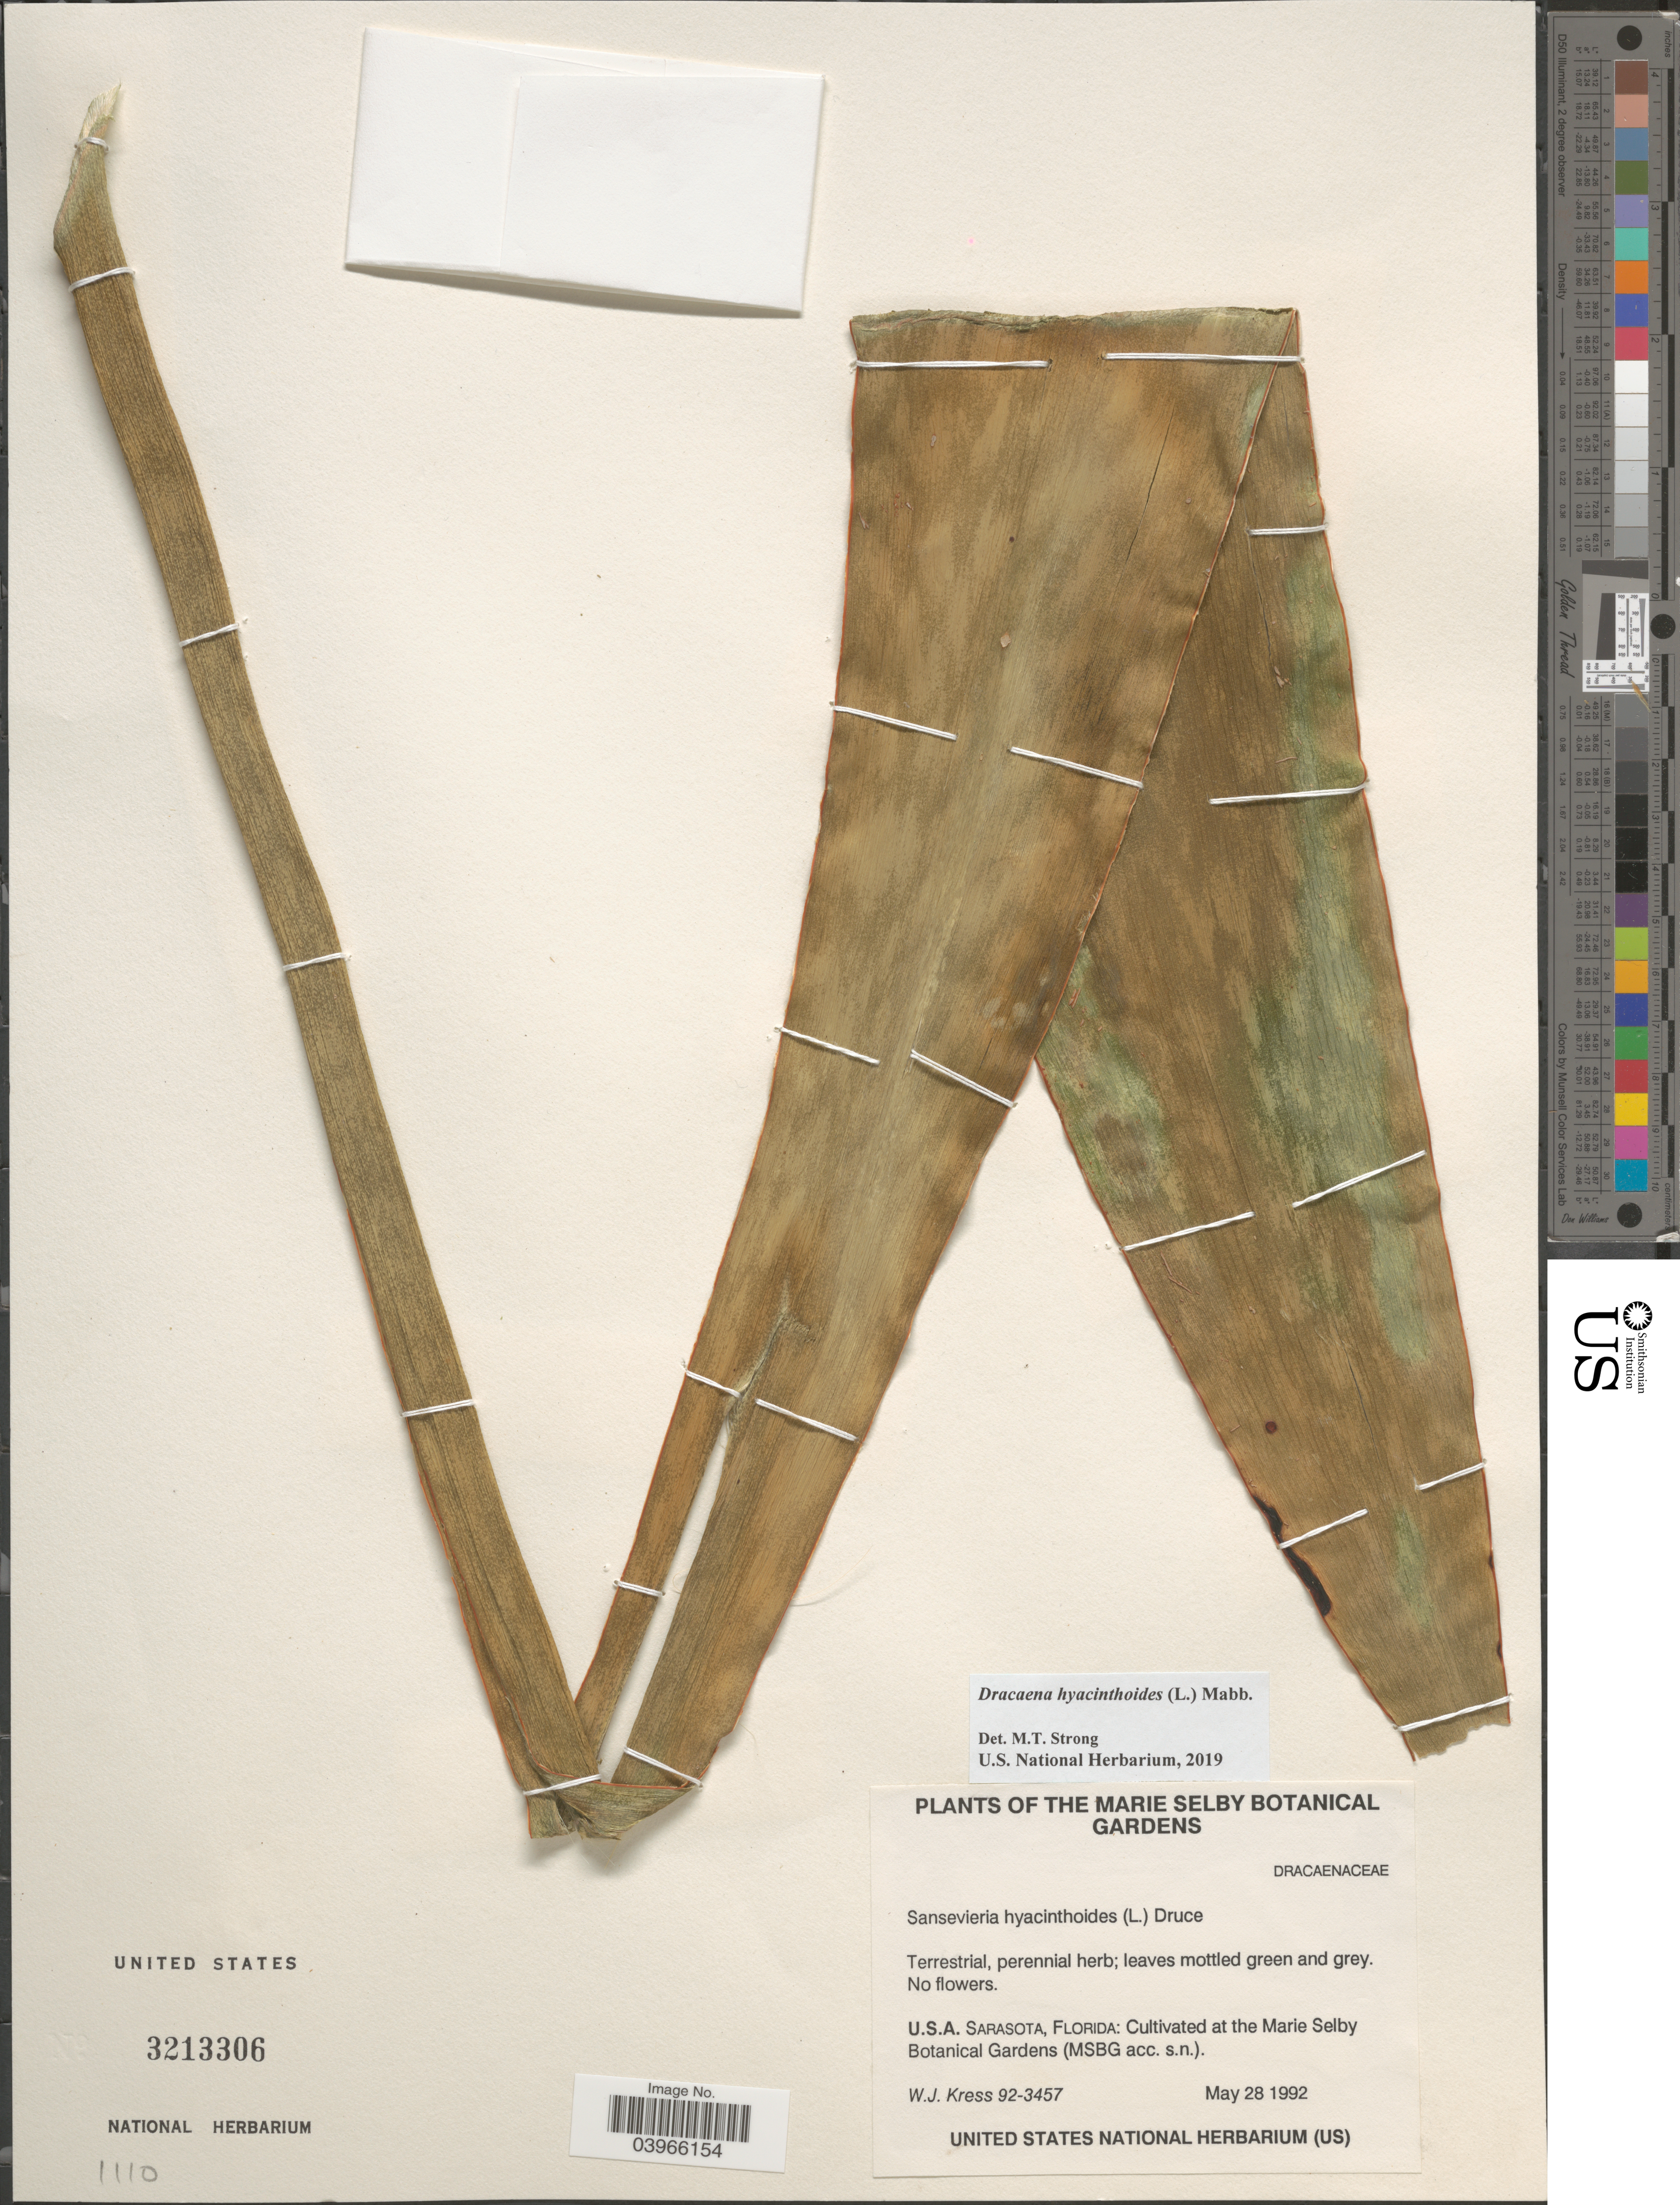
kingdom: Plantae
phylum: Tracheophyta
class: Liliopsida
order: Asparagales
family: Asparagaceae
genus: Dracaena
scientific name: Dracaena hyacinthoides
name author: (L.) Mabb.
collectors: W. J. Kress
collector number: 92-3457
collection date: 1992-05-28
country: United States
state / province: Florida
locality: The Marie Selby Botanical Gardens. Sarasota: Cultivated at the Marie Selby Botanical Gardens.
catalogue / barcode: US 3213306